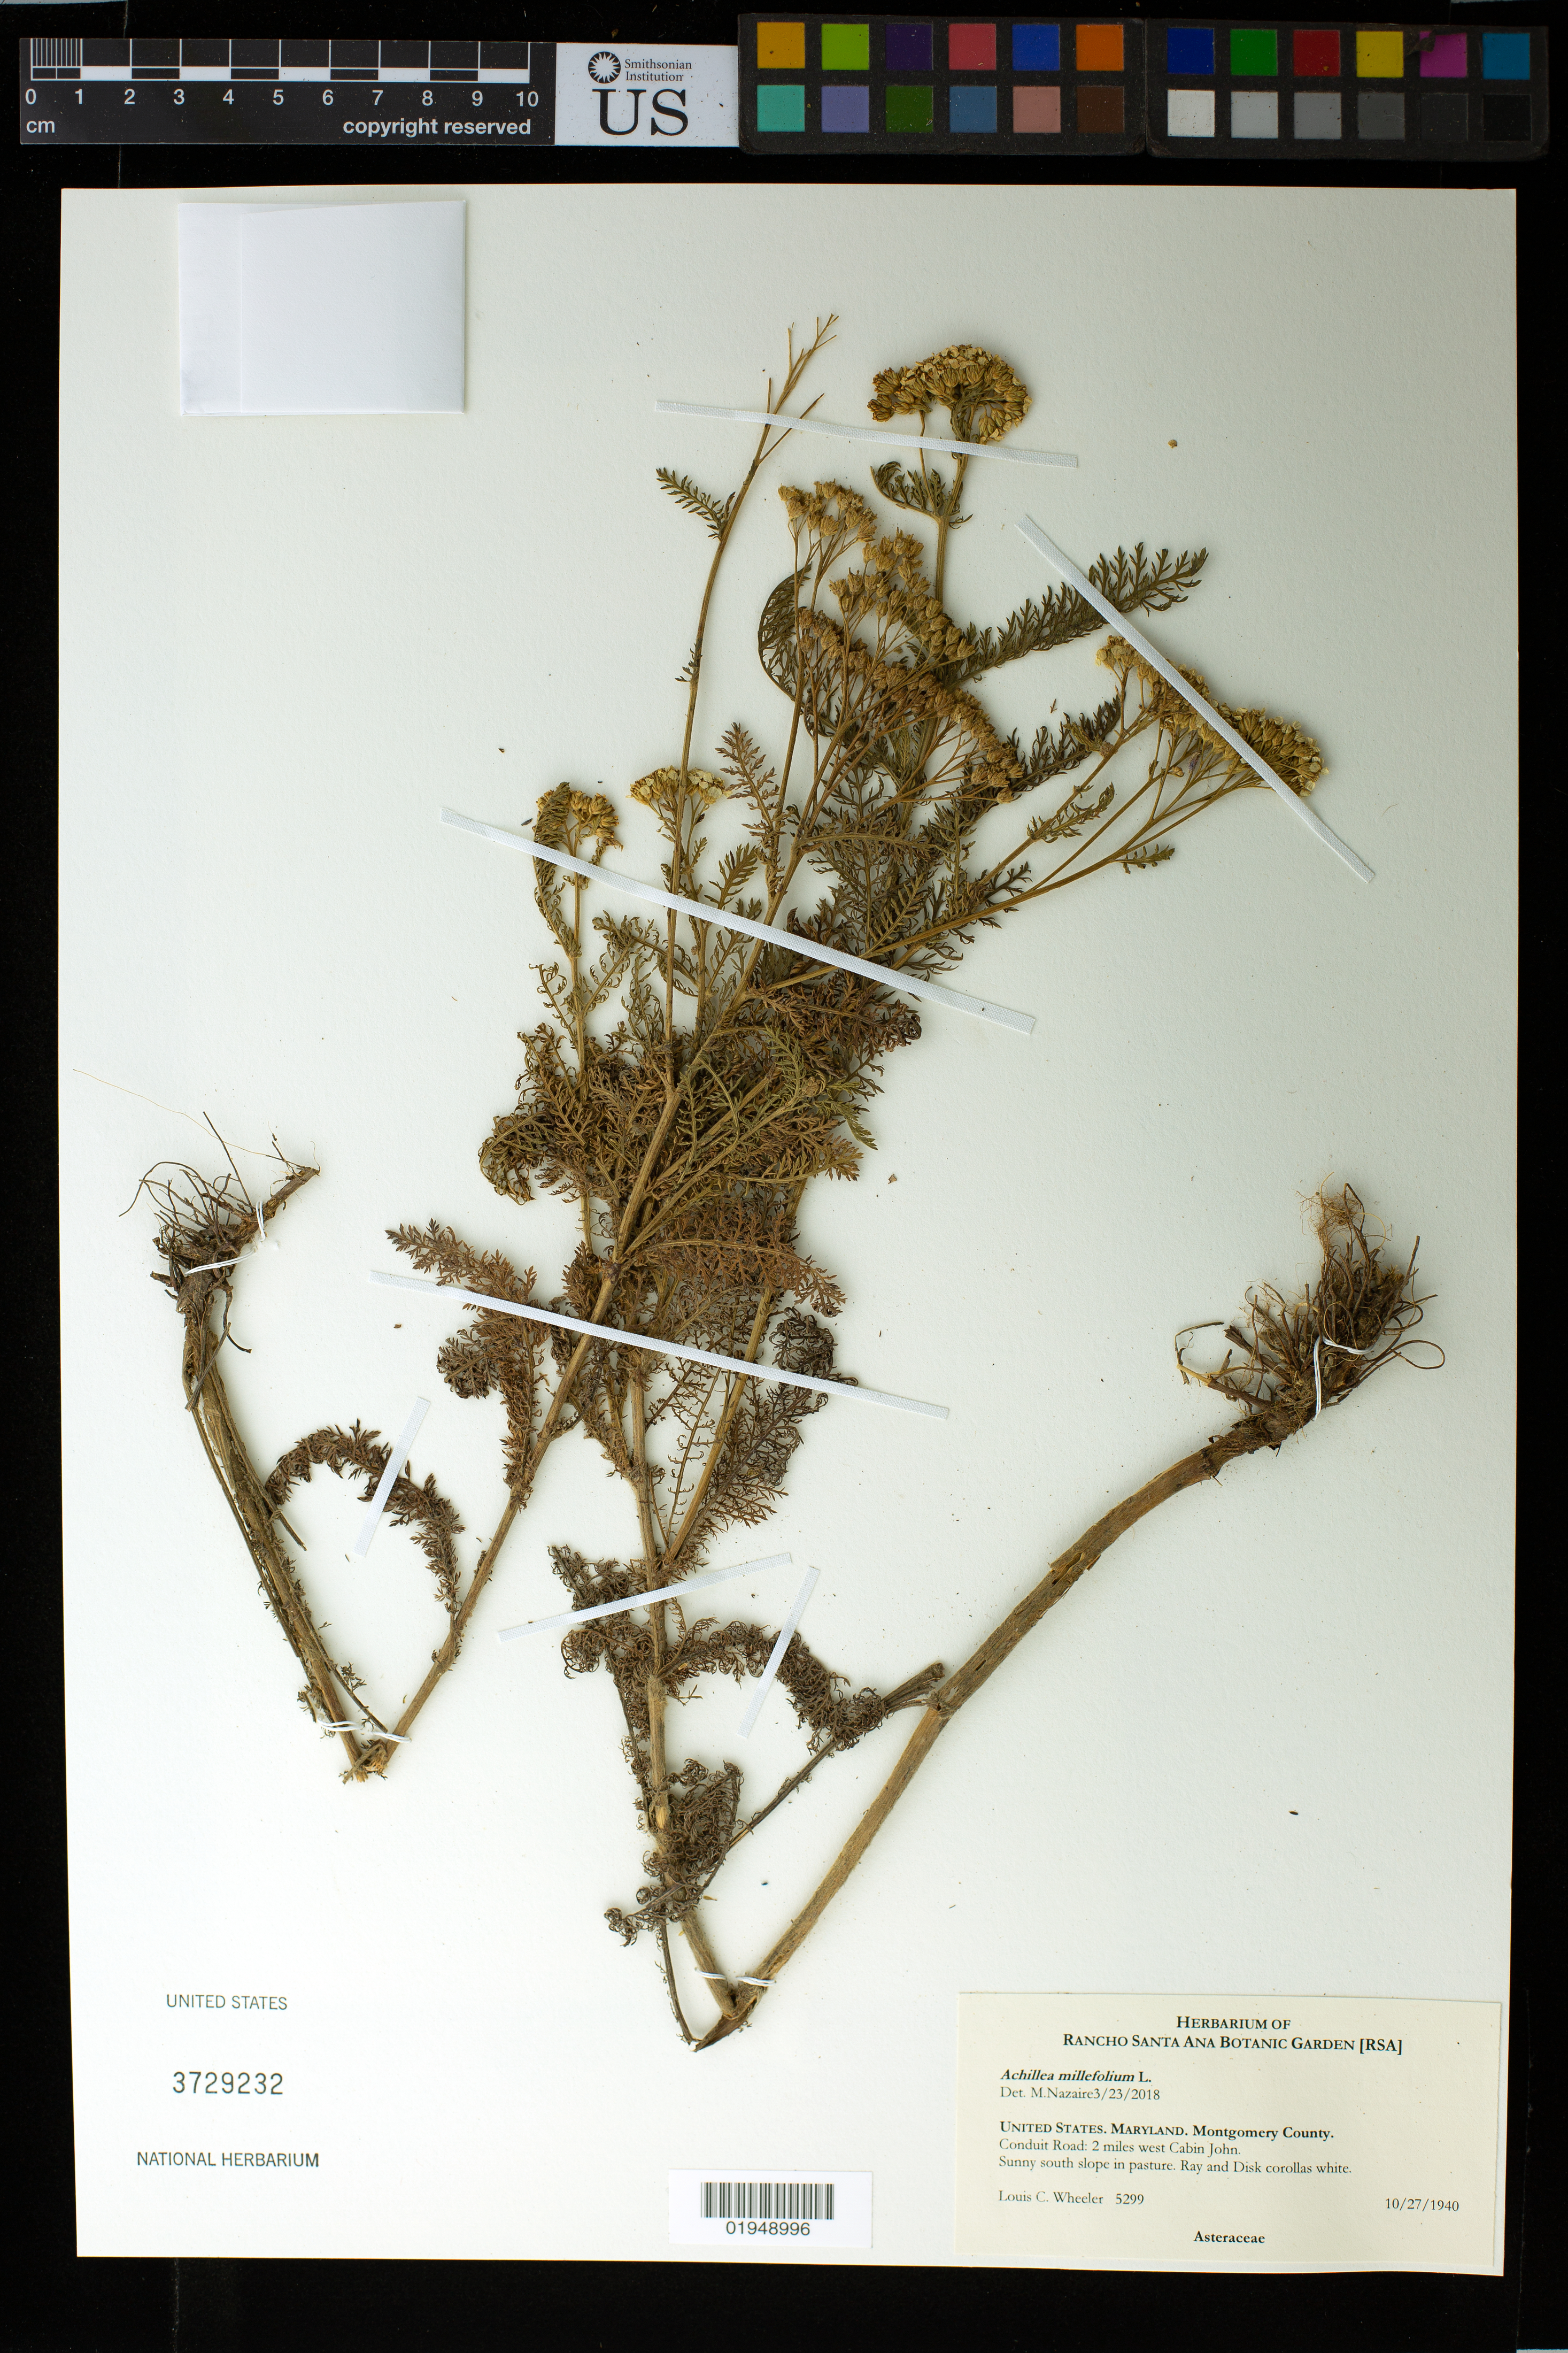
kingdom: Plantae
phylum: Tracheophyta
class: Magnoliopsida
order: Asterales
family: Asteraceae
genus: Achillea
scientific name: Achillea millefolium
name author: L.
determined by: Nazaire, Mare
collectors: L. C. Wheeler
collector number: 5299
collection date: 1940-10-27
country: United States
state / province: Maryland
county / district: Montgomery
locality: Conduit Road: 2 miles west of Cabin John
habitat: sunny south slope in pasture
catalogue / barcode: US 3729232